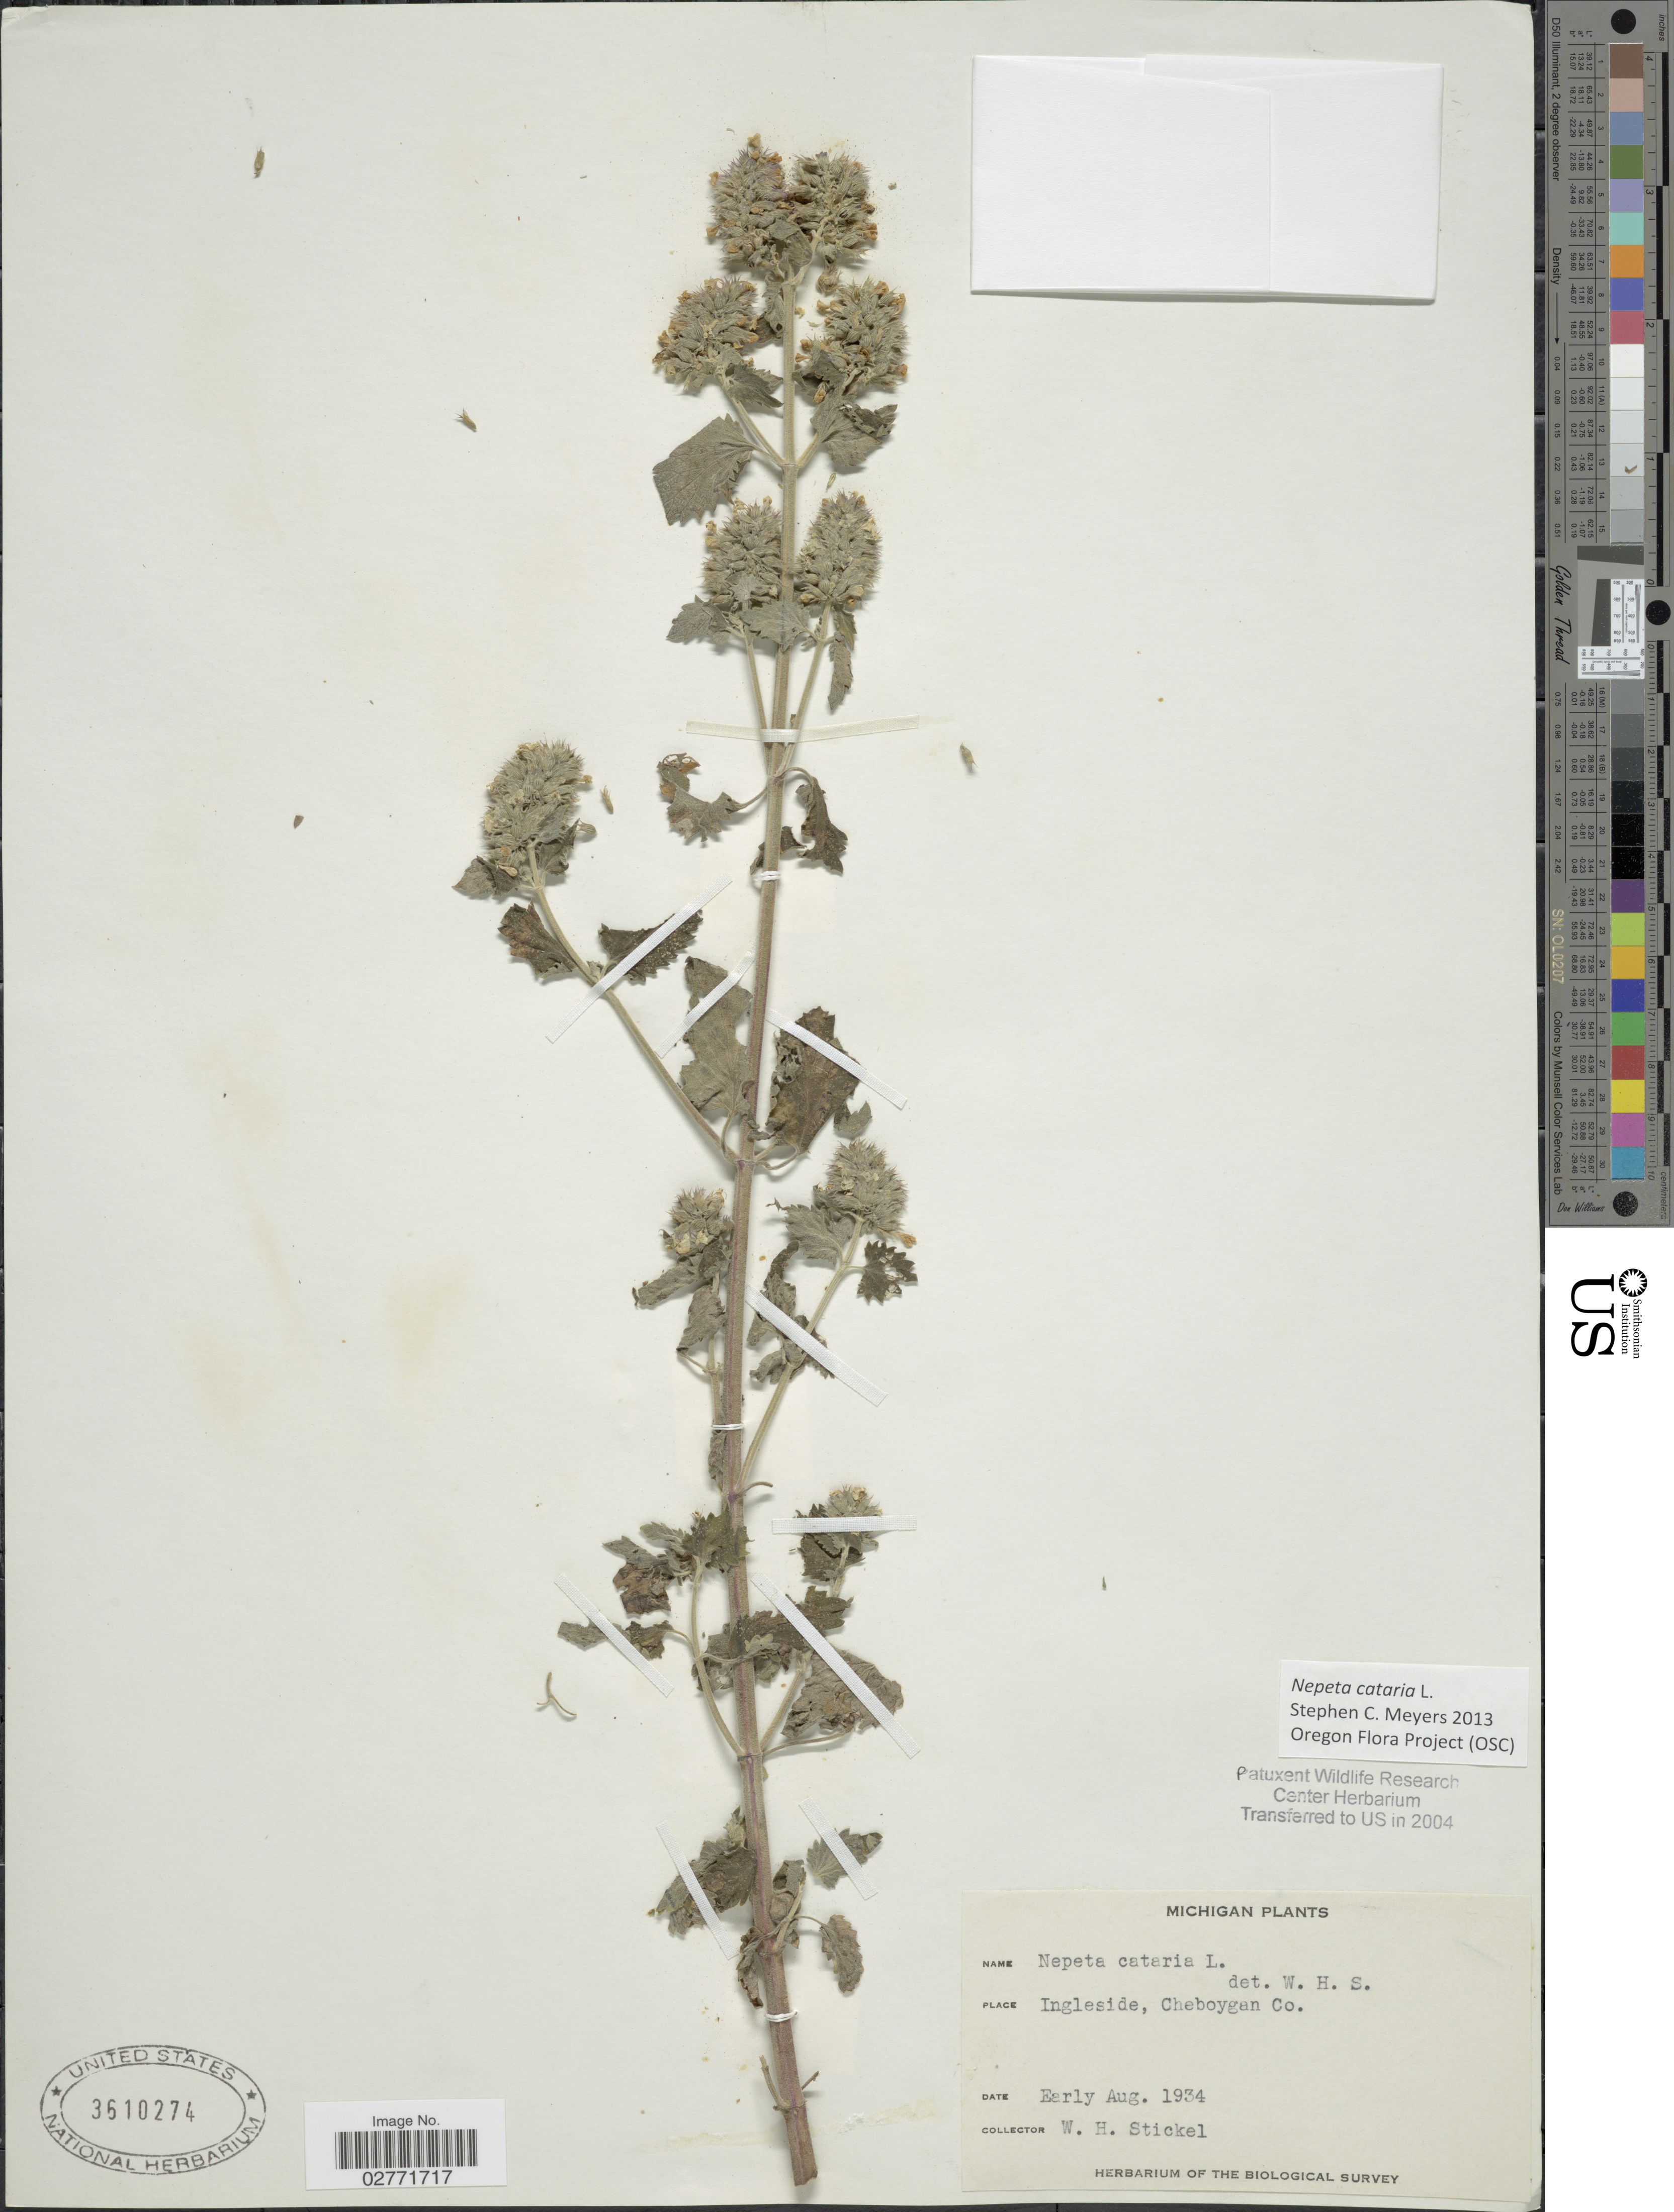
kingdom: Plantae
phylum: Tracheophyta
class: Magnoliopsida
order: Lamiales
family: Lamiaceae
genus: Nepeta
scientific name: Nepeta cataria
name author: L.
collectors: W. Stickel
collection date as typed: Early Aug. 1934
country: United States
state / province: Michigan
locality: Ingleside, Cheboygan Co.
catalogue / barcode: US 3610274